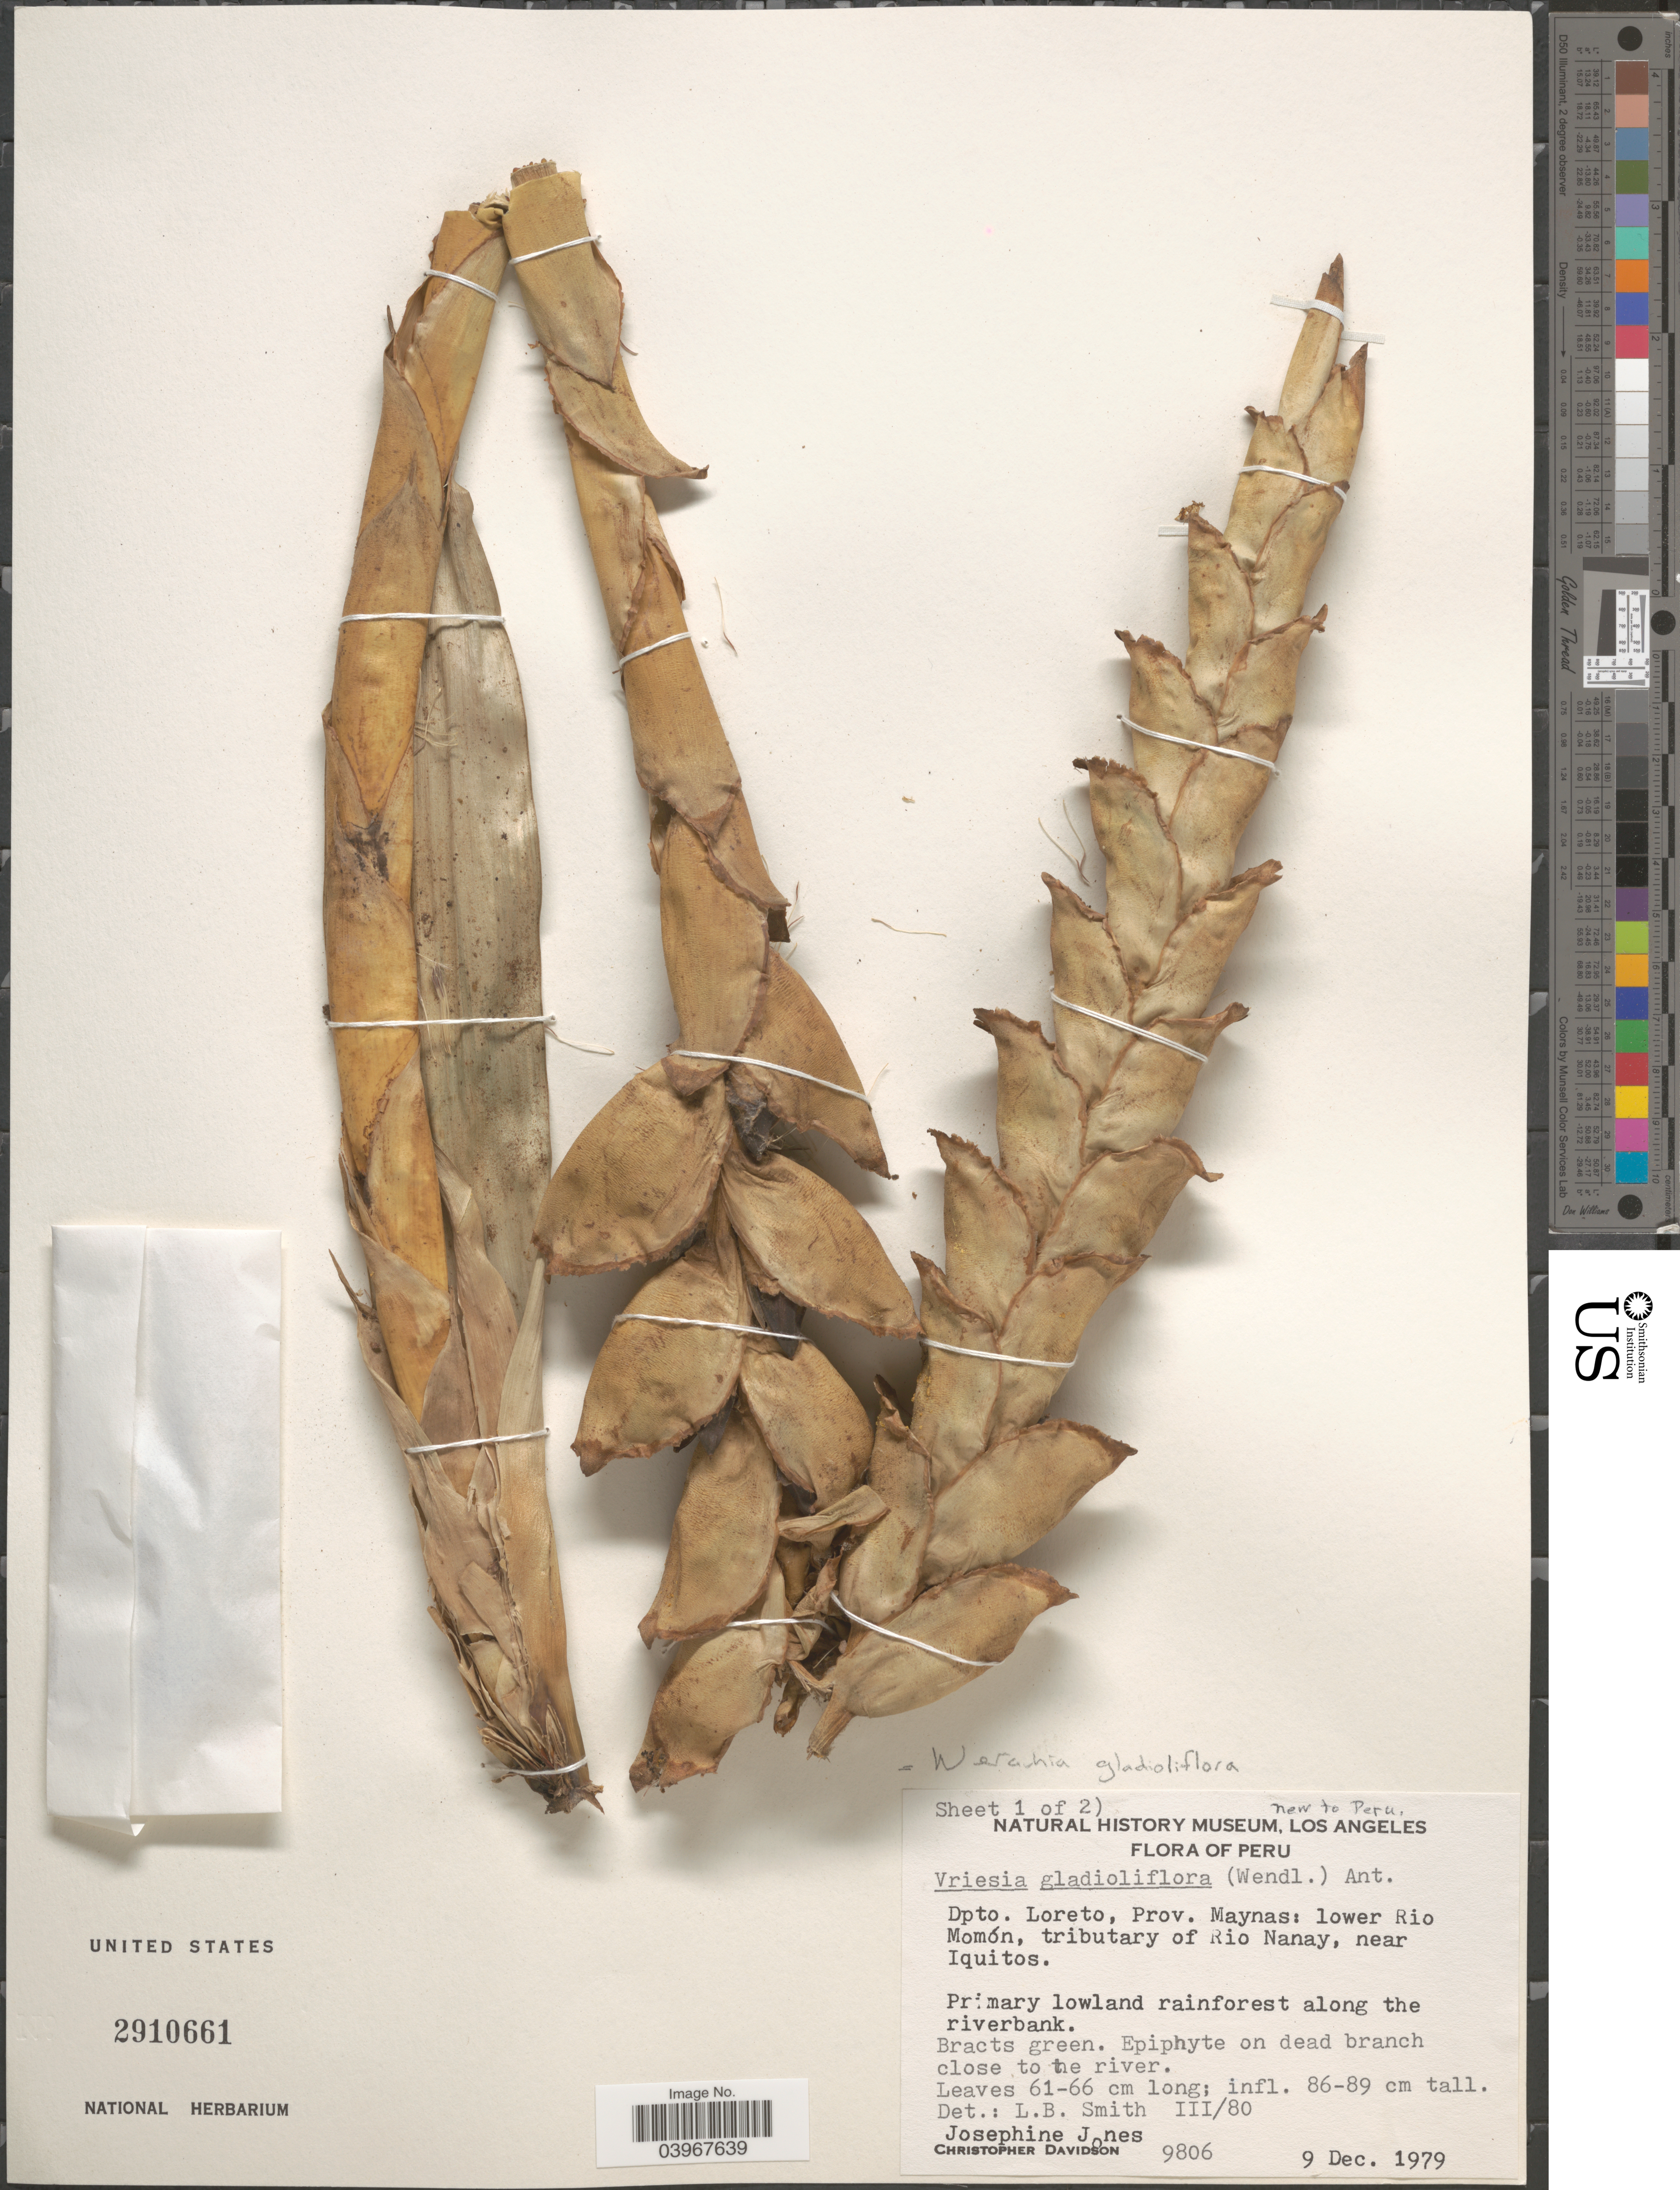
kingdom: Plantae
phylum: Tracheophyta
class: Liliopsida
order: Poales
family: Bromeliaceae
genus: Werauhia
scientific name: Werauhia gladioliflora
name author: (H. Wendl.) J.R. Grant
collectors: J. Jones & C. Davidson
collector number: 9806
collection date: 1979-12-09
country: Peru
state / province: Loreto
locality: Dpto. Loreto, Prov. Maynas: lower Rio Momón, tributary of Rio Nanay, near Iquitos. Primary lowland rainforest along the riverbank.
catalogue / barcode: US 2910661